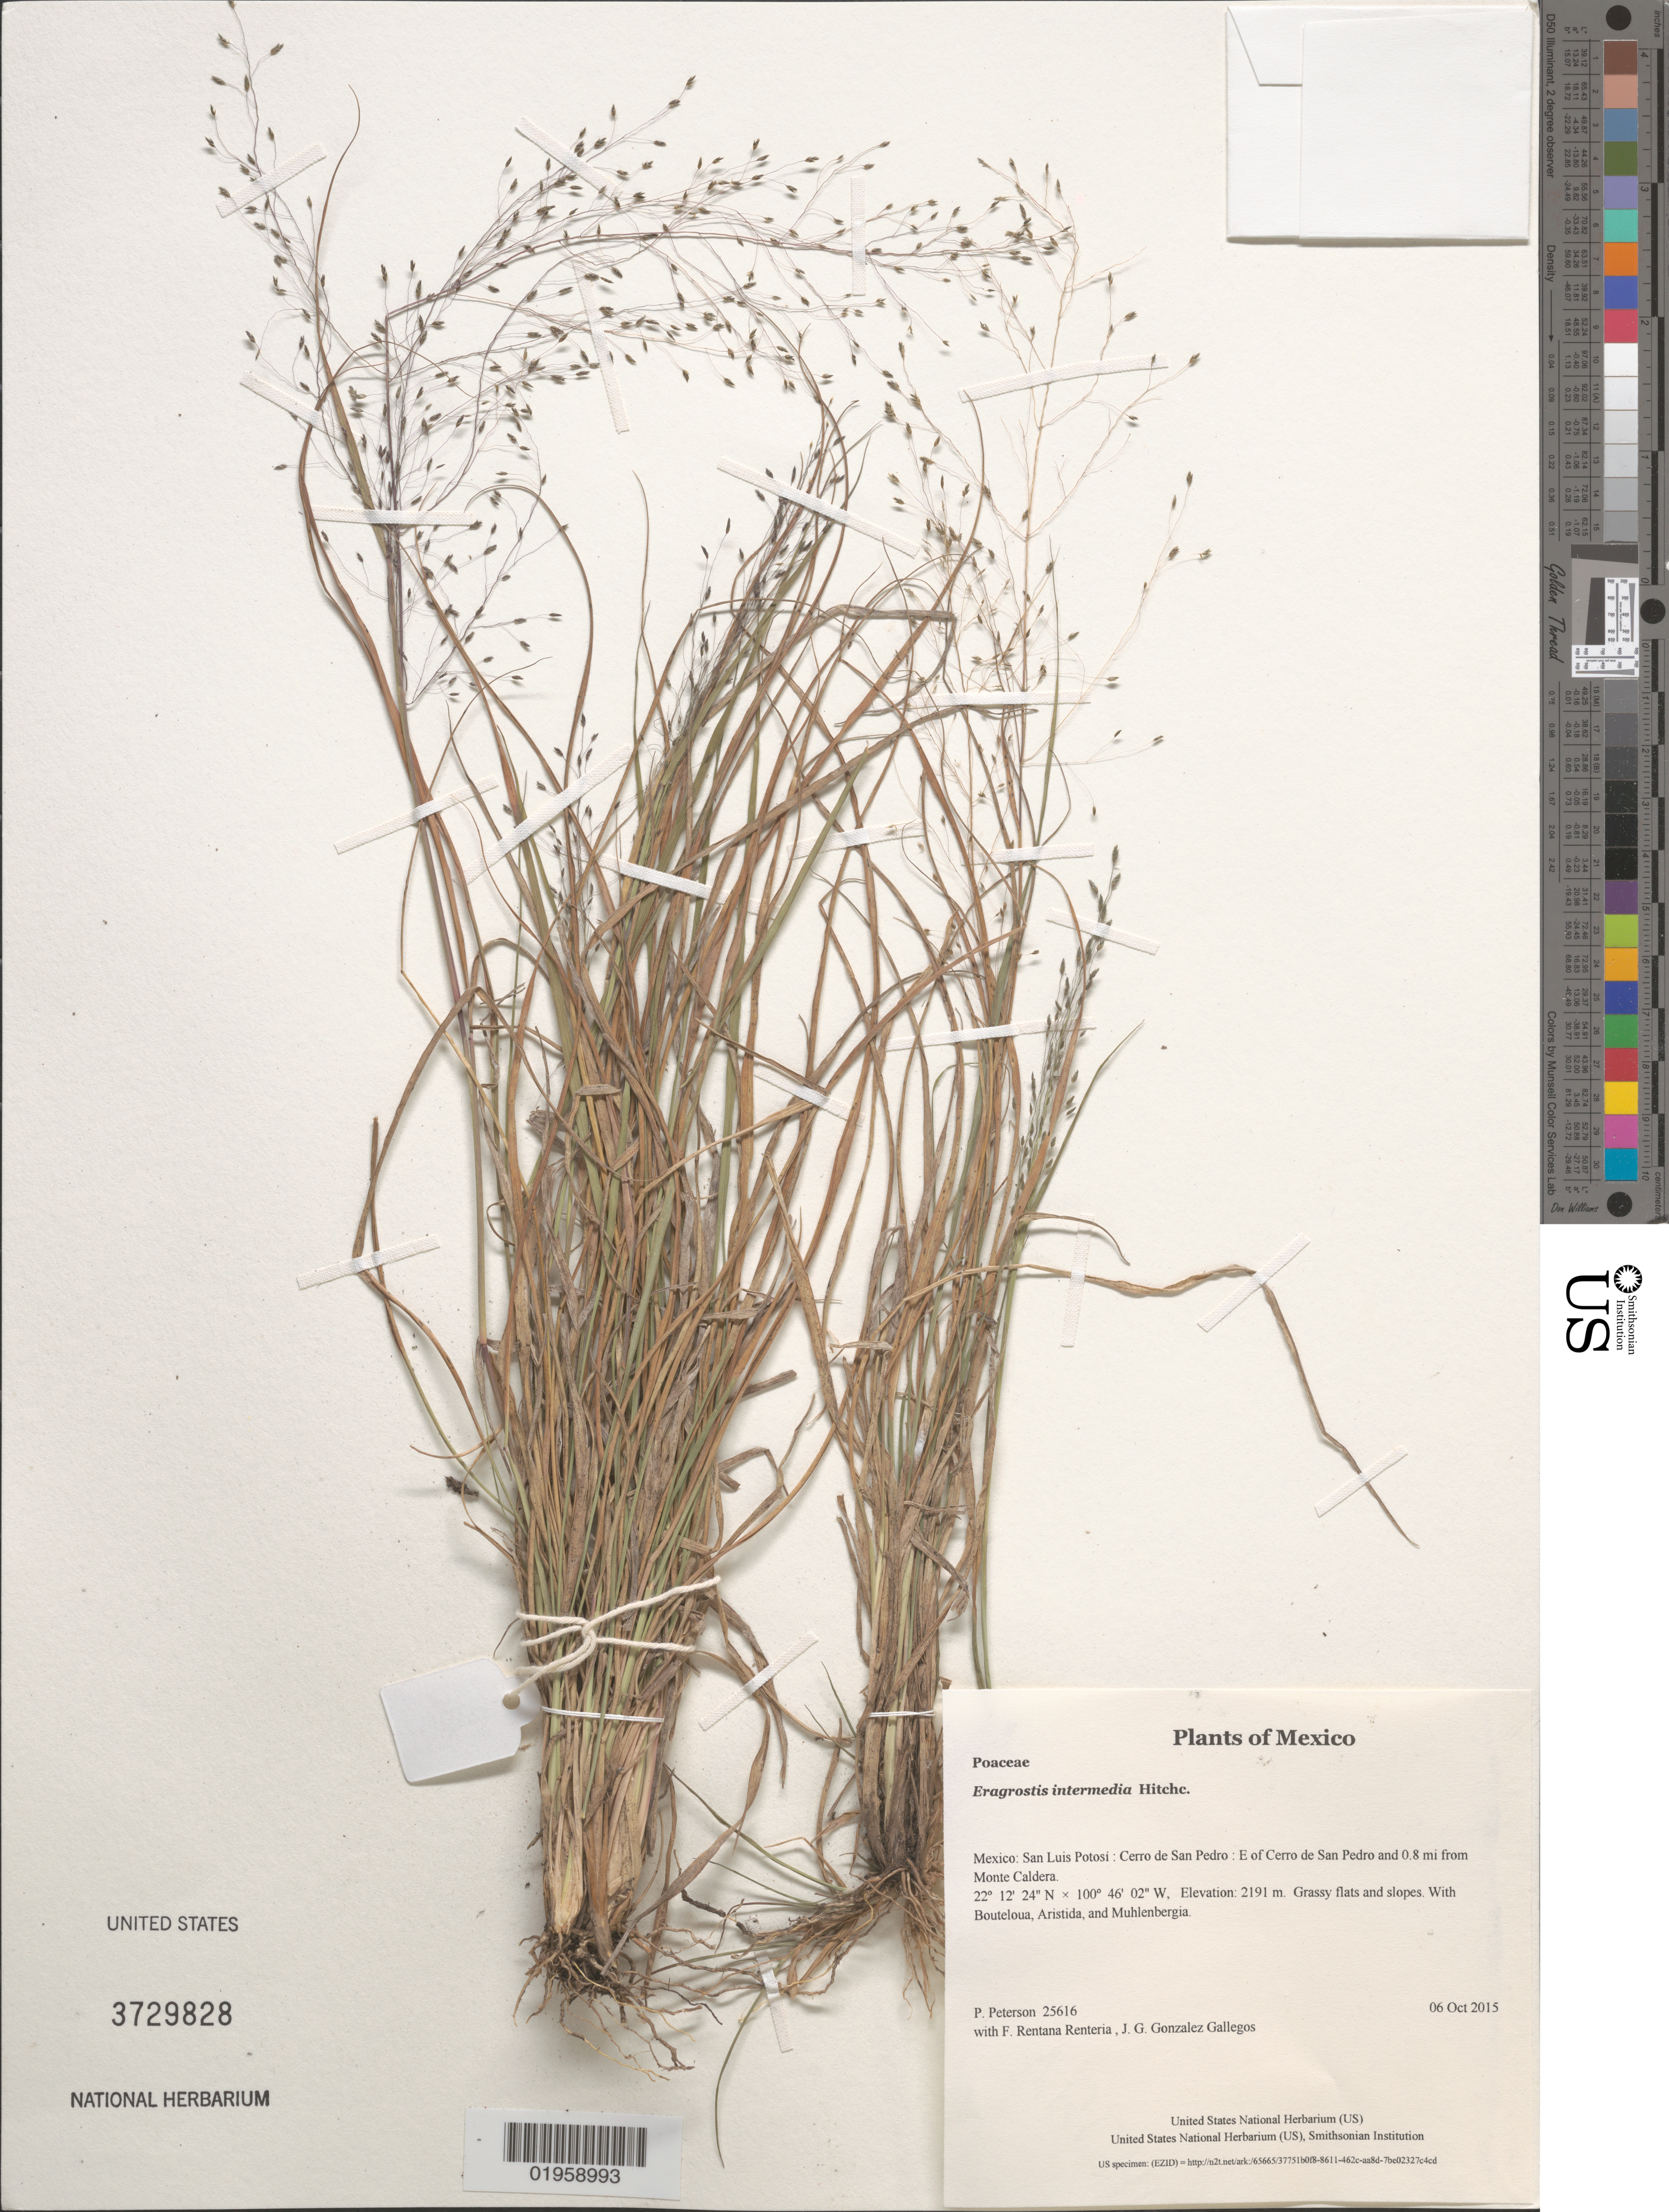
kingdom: Plantae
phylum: Tracheophyta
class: Liliopsida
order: Poales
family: Poaceae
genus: Eragrostis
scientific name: Eragrostis intermedia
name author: Hitchc.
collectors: P. M. Peterson, F. Rentana Renteria & J. G. Gonzalez Gallegos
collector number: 25616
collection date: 2015-10-06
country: Mexico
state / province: San Luis Potosí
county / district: Cerro de San Pedro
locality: E of Cerro de San Pedro and 0.8 mi from Monte Caldera.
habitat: Grassy flats and slopes.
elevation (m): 2191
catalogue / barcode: US 3729828